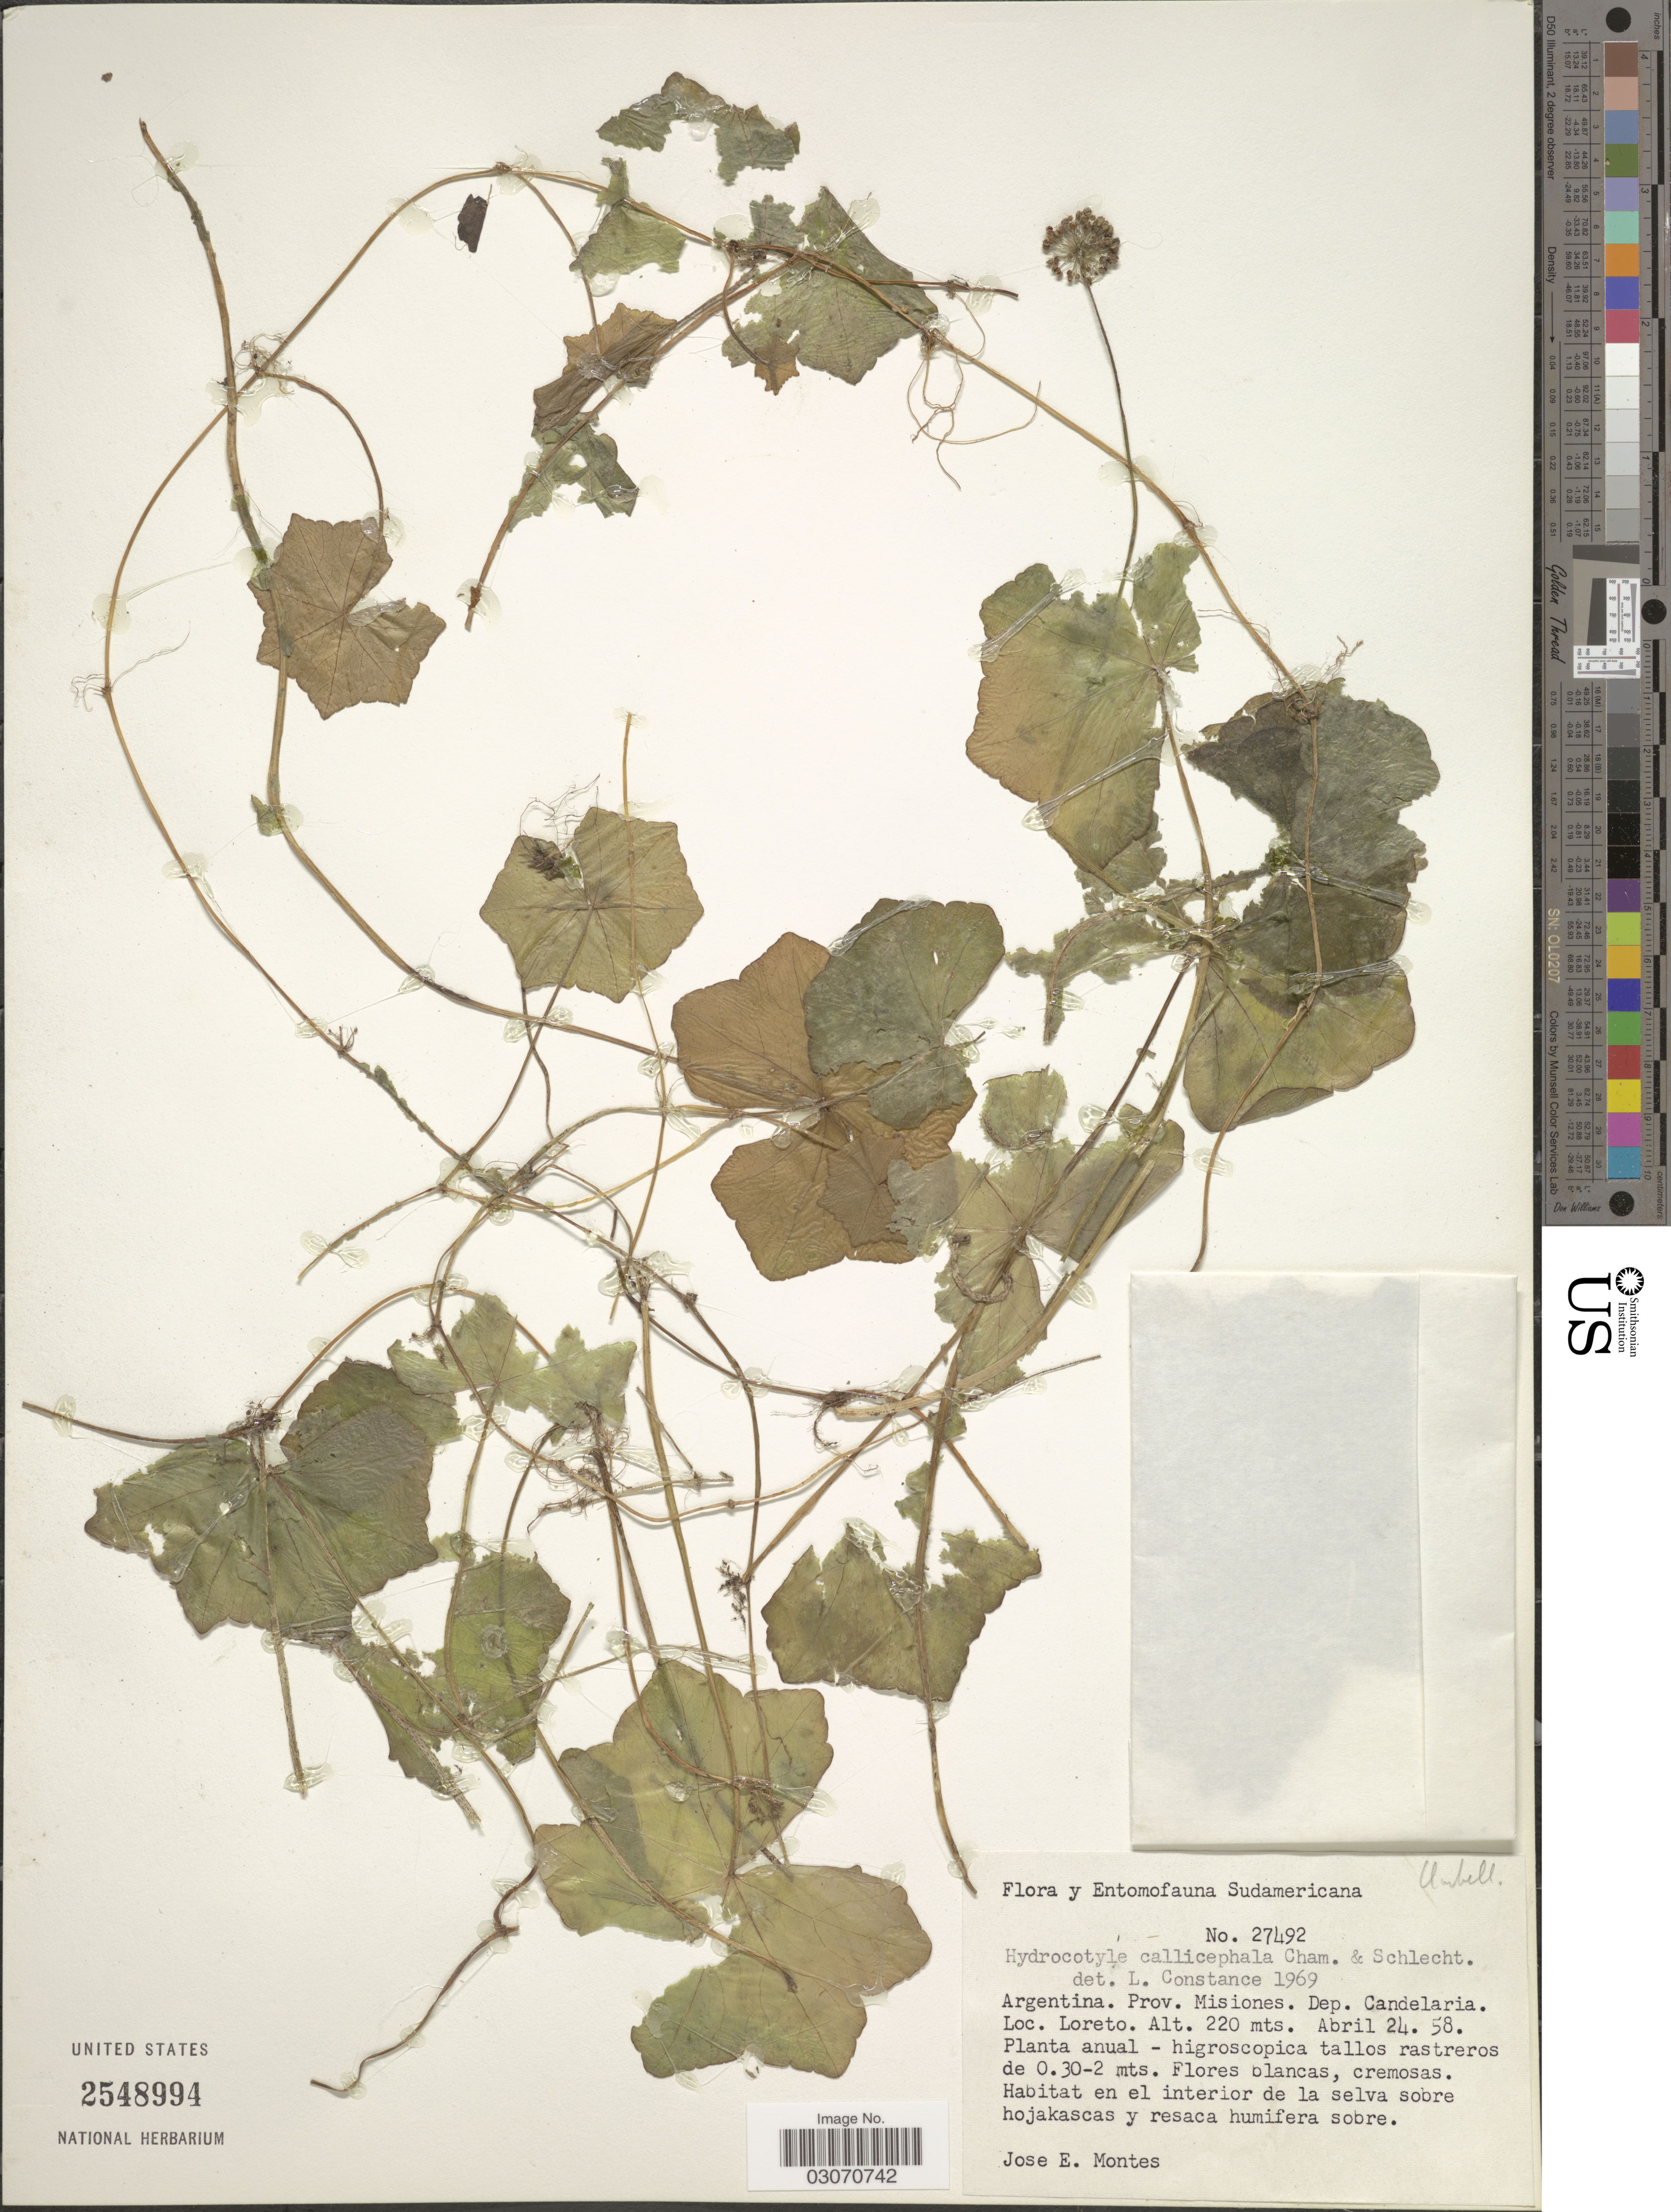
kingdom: Plantae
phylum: Tracheophyta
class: Magnoliopsida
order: Apiales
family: Araliaceae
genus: Hydrocotyle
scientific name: Hydrocotyle callicephala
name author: Urb.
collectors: J. E. Montes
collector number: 27492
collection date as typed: Transcribed d/m/y: 24/4/58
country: Argentina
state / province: Misiones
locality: Dep. Candelaria. Loreto.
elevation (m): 220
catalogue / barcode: US 2548994